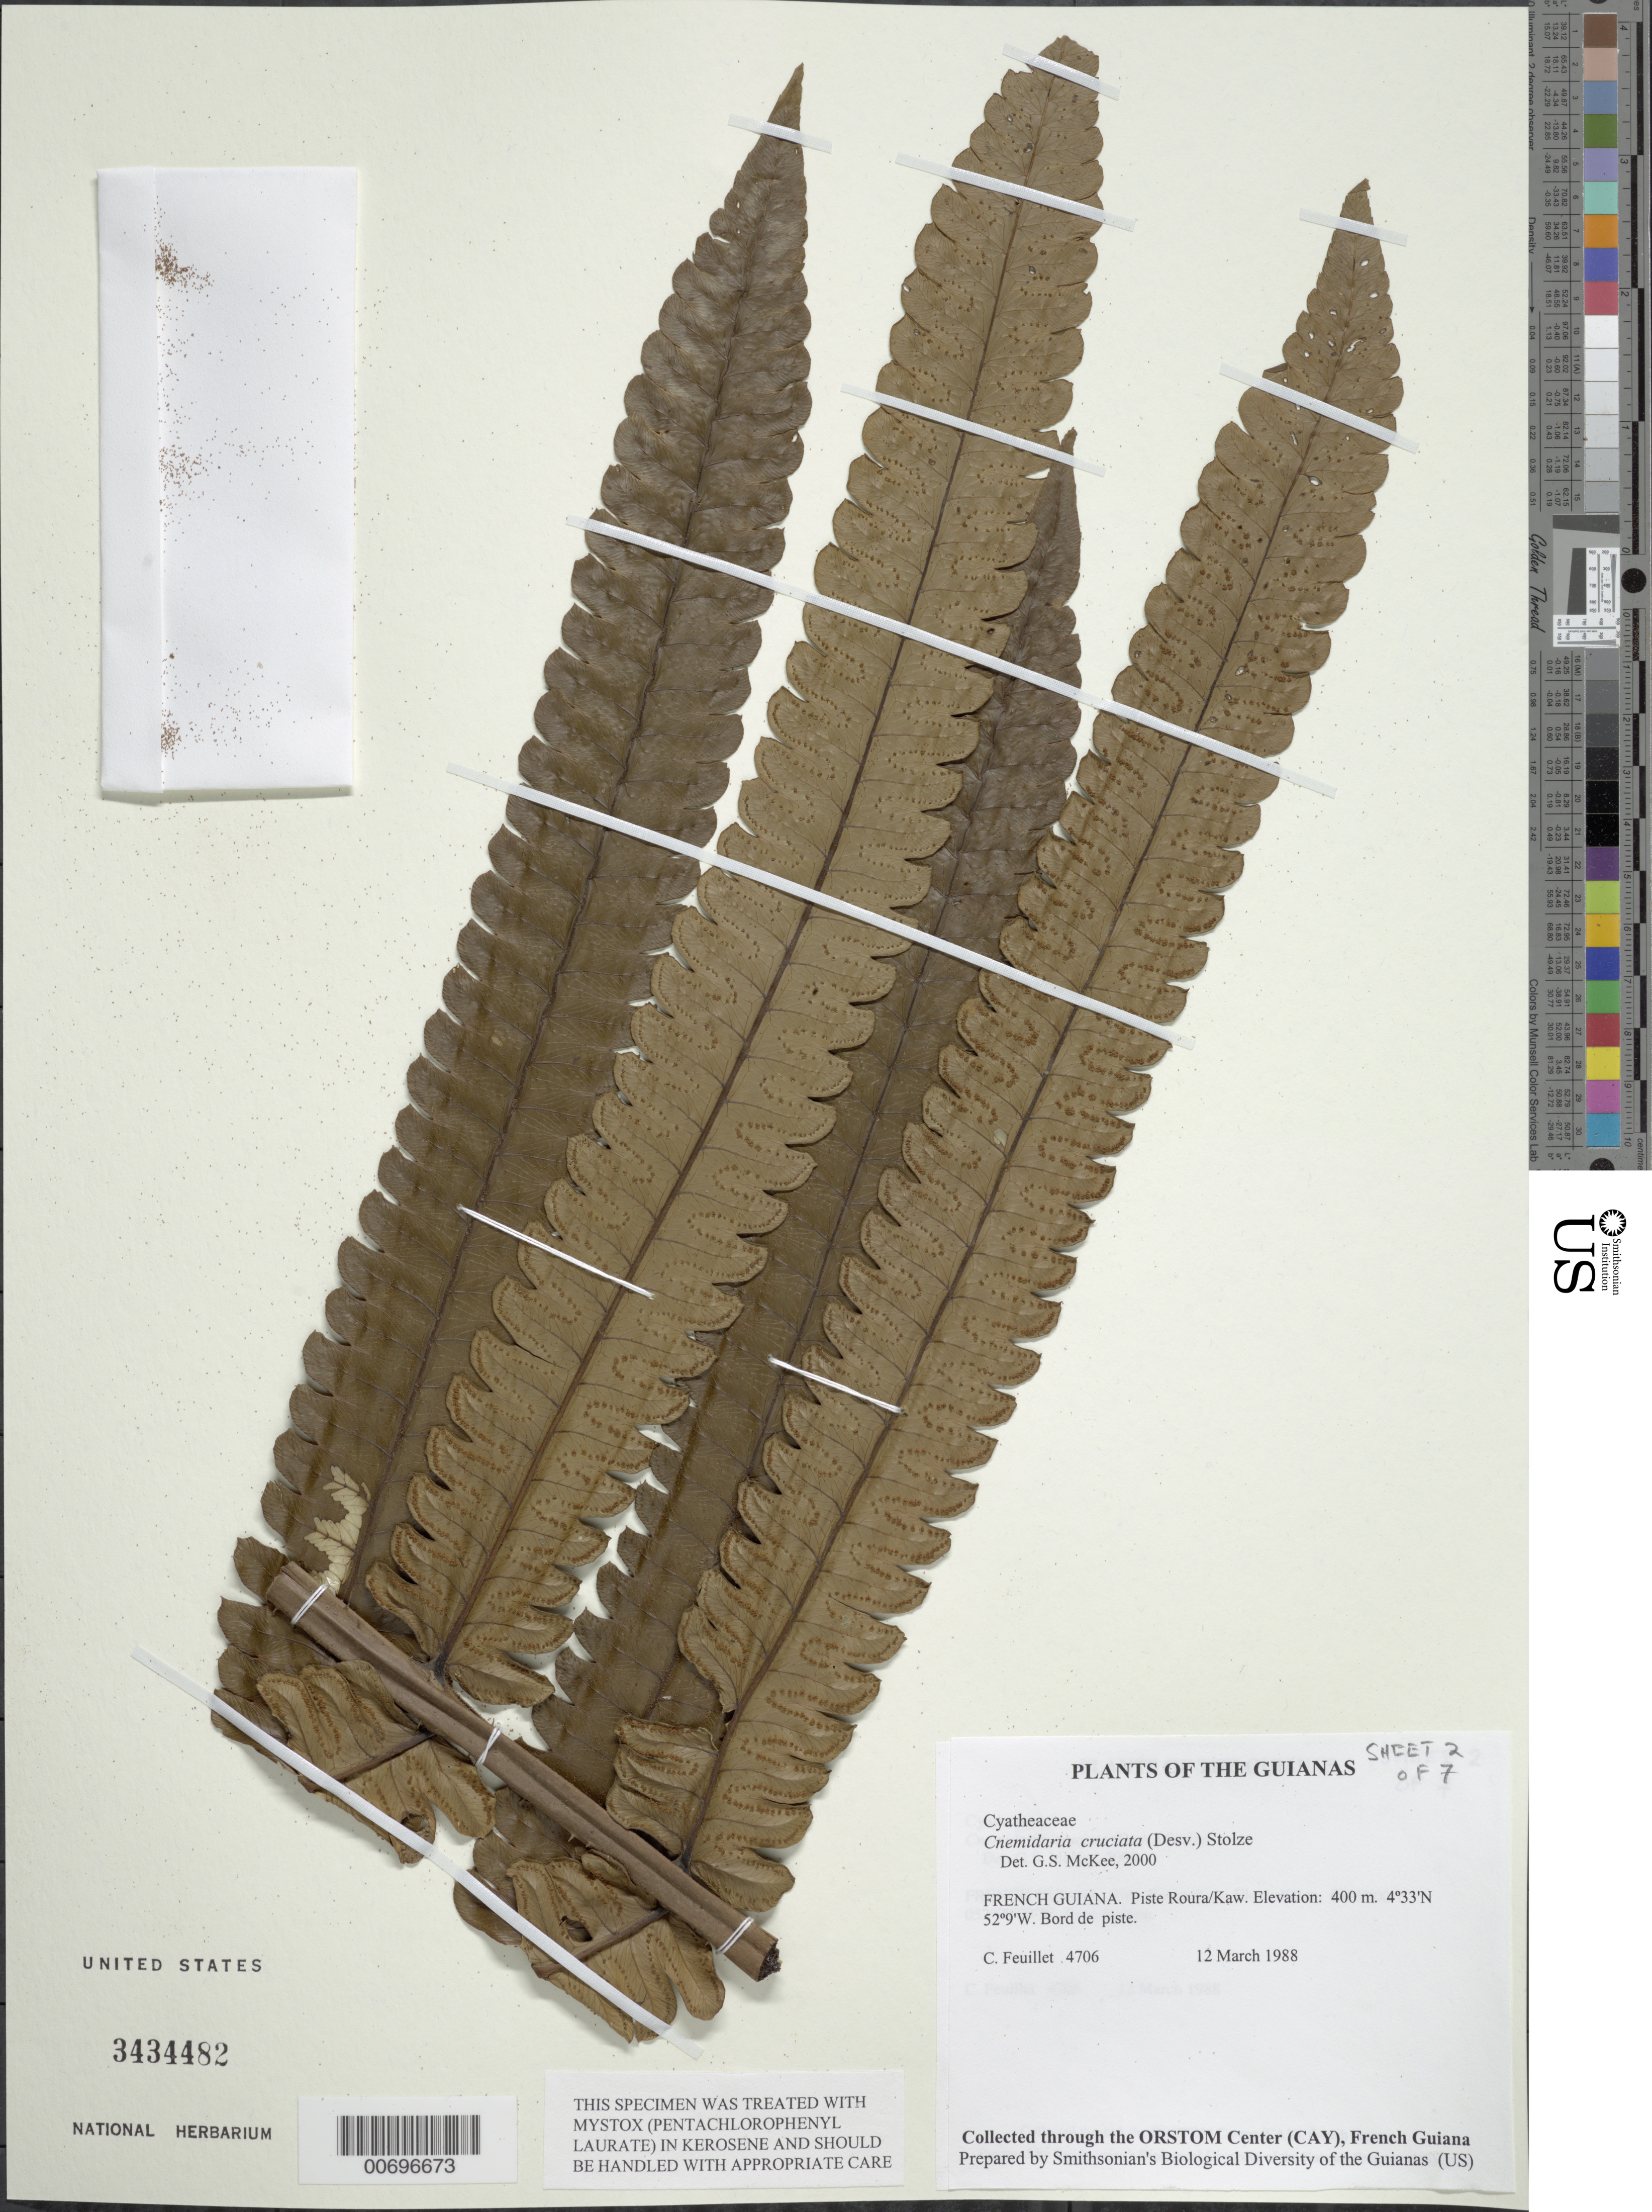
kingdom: Plantae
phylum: Tracheophyta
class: Polypodiopsida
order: Cyatheales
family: Cyatheaceae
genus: Cyathea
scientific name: Cyathea cruciata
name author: (Desv.) Lehnert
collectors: C. Feuillet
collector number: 4706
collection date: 1988-03-12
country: French Guiana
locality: Piste Roura/Kaw.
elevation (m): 400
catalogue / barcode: US 3434482